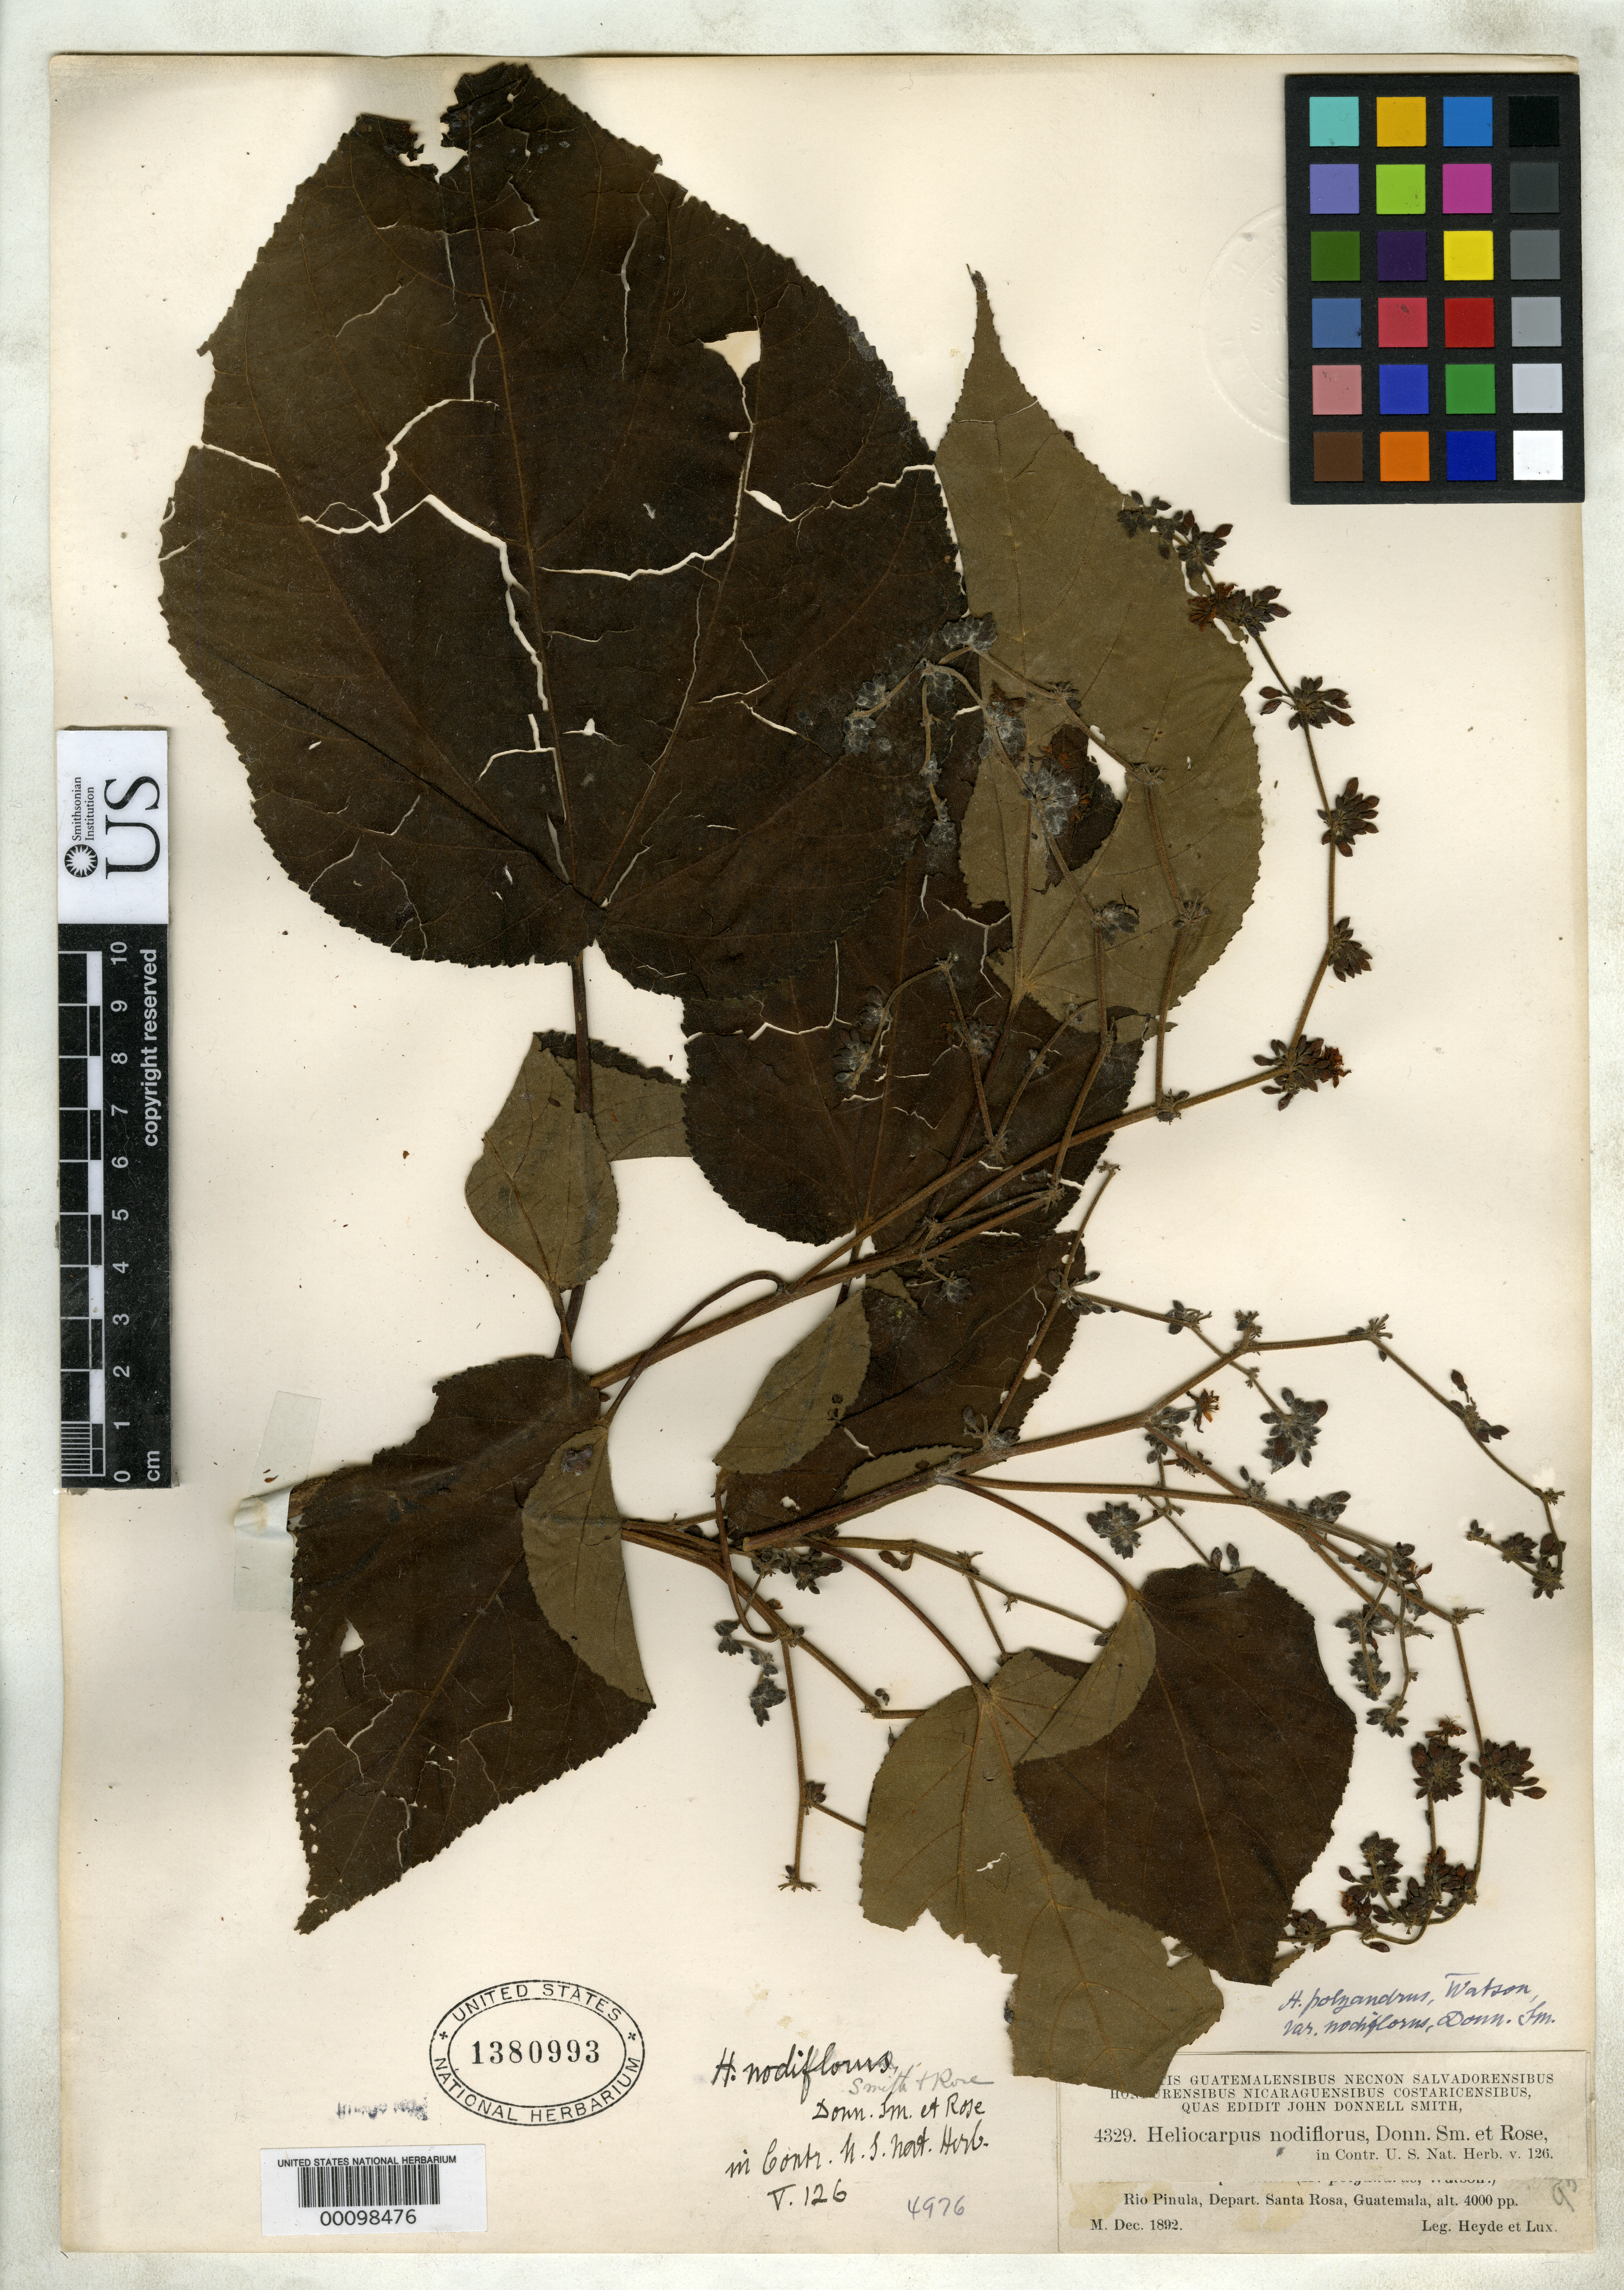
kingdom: Plantae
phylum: Tracheophyta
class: Magnoliopsida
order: Malvales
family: Malvaceae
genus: Heliocarpus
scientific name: Heliocarpus polyandrus var. nodiflorus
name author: Donn. Sm.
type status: Lectotype; Syntype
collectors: E. T. Heyde & E. Lux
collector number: J.D.S. 4329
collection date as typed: Dec 1892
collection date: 1892-12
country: Guatemala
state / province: Santa Rosa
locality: Rio Pinula.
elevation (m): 1219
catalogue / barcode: US 1380993